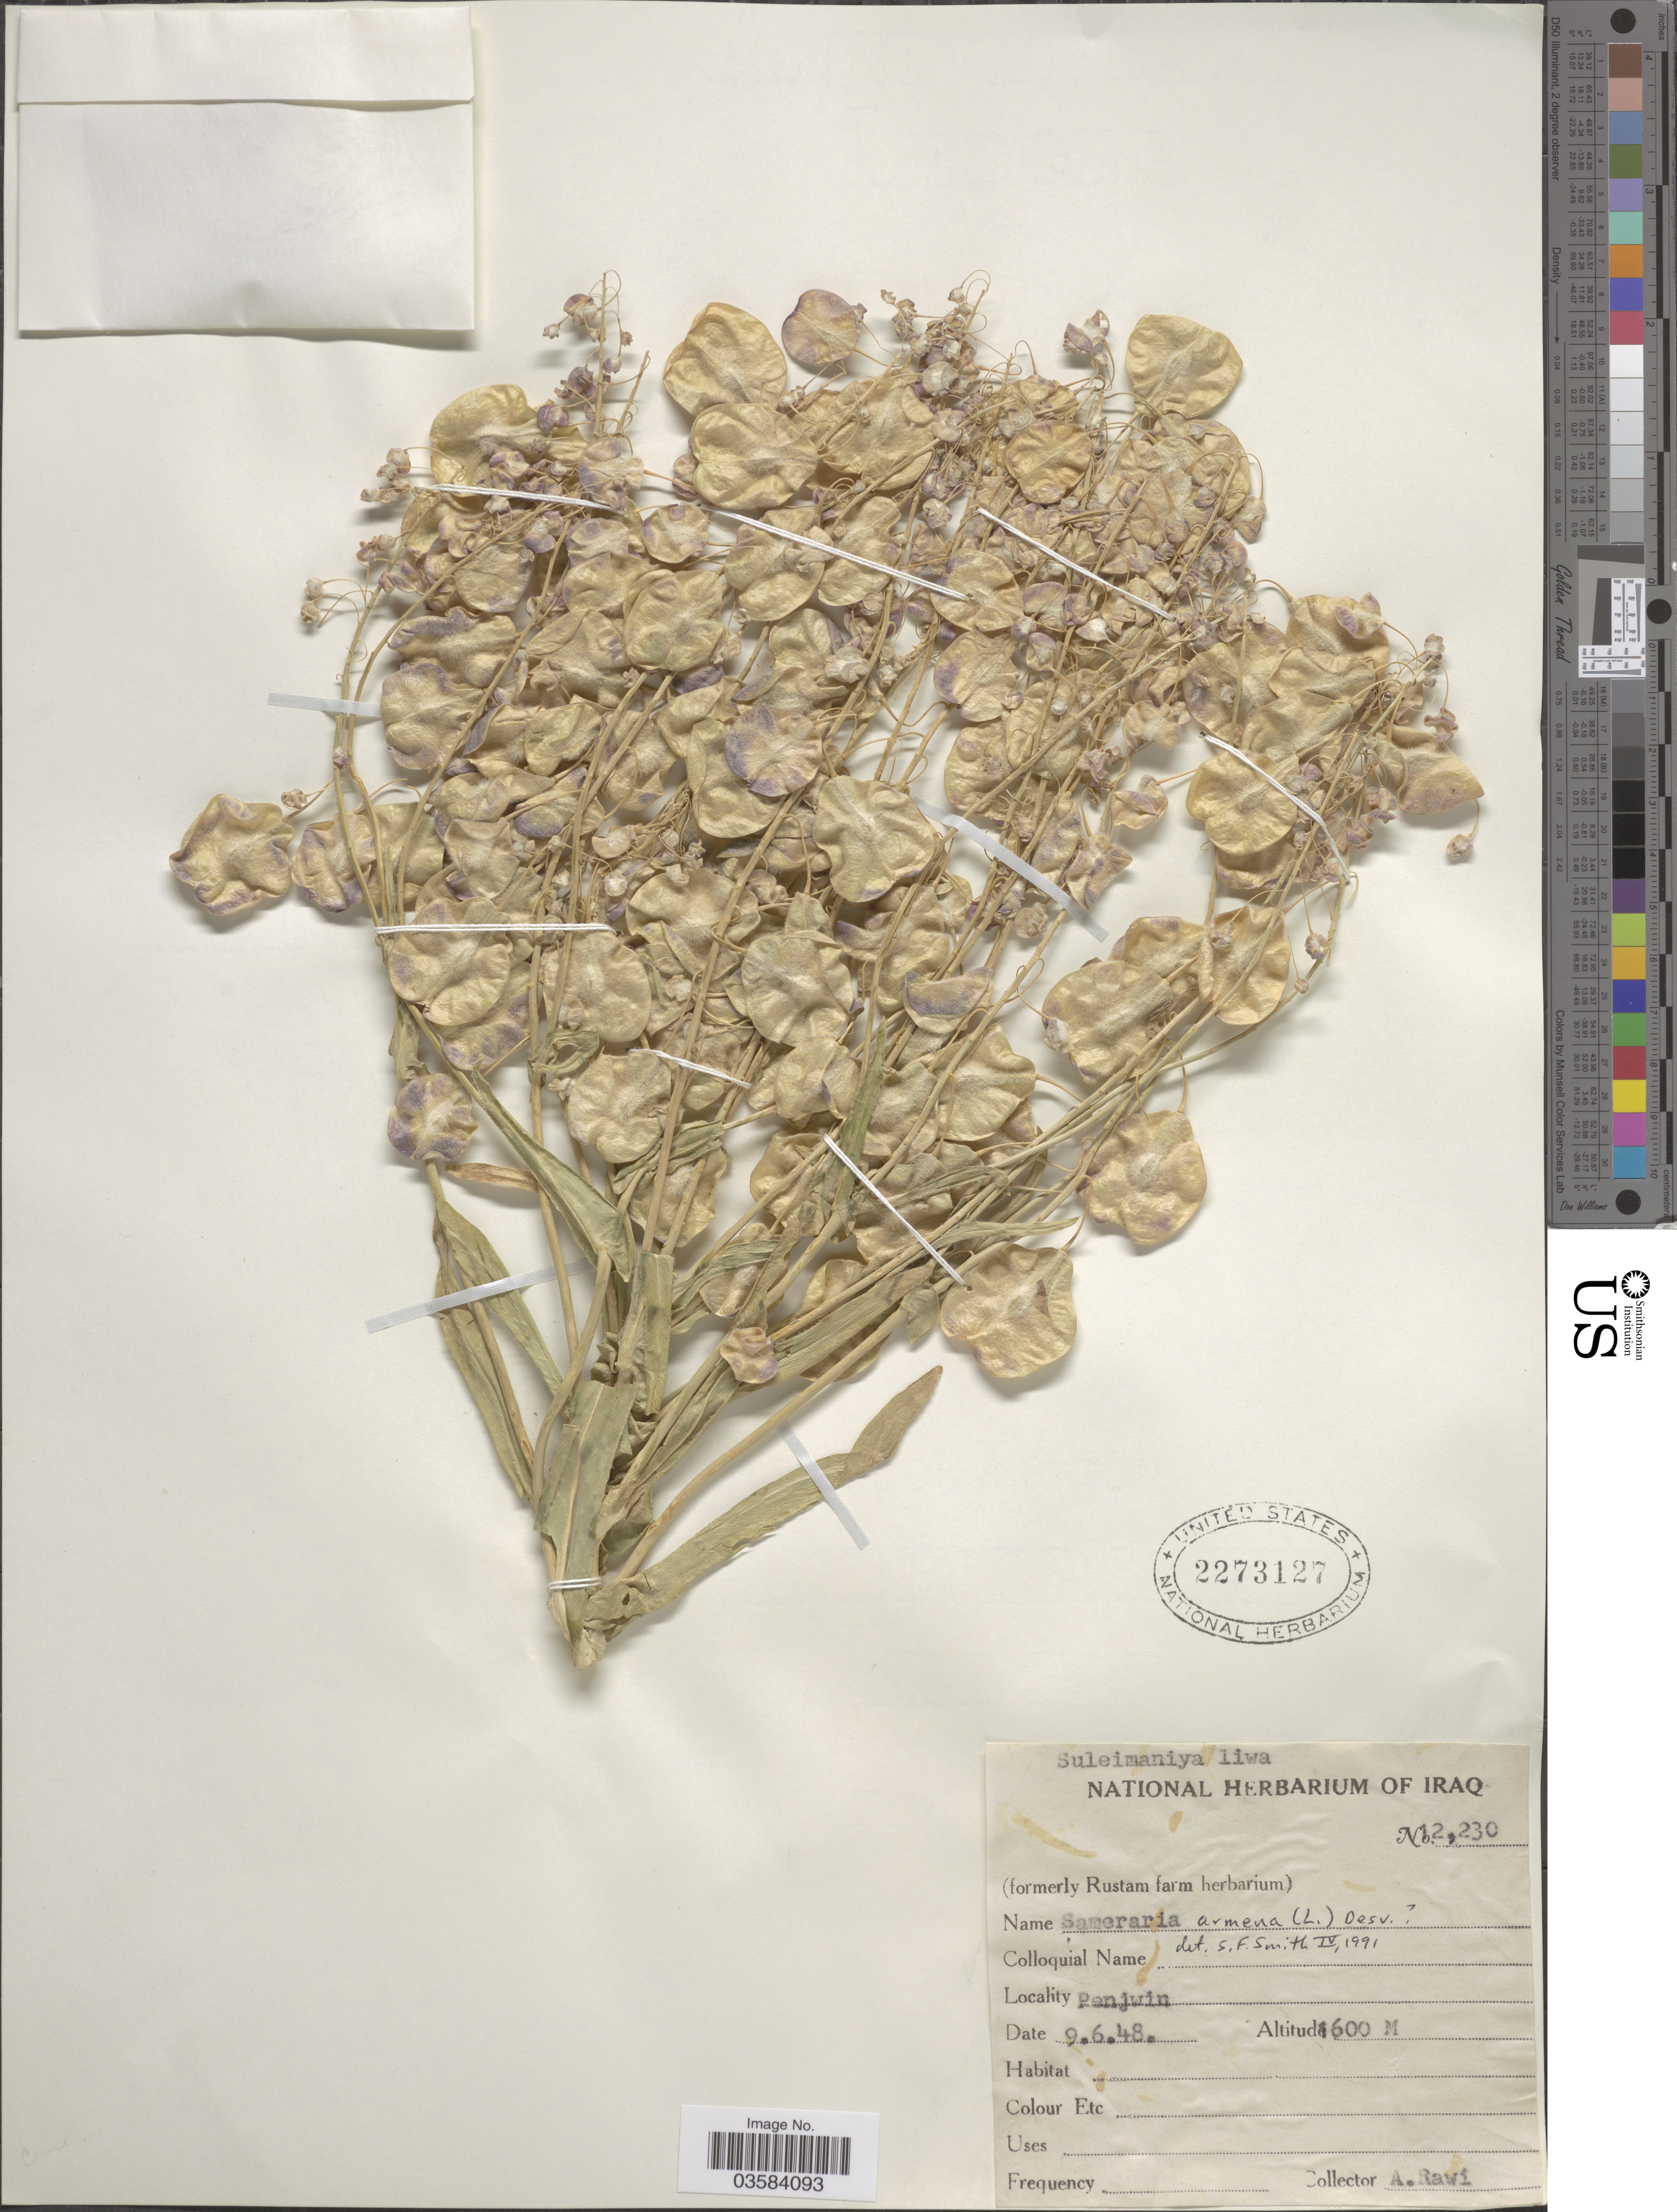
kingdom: Plantae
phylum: Tracheophyta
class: Magnoliopsida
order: Brassicales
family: Brassicaceae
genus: Sameraria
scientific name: Sameraria armena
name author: (L.) Desv.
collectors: A. Rawi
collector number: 12230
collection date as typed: Transcribed d/m/y: 9/6/48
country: Iraq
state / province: As Sulaymānīyah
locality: Suleimaniya liwa. Penjwin.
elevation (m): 1600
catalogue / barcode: US 2273127